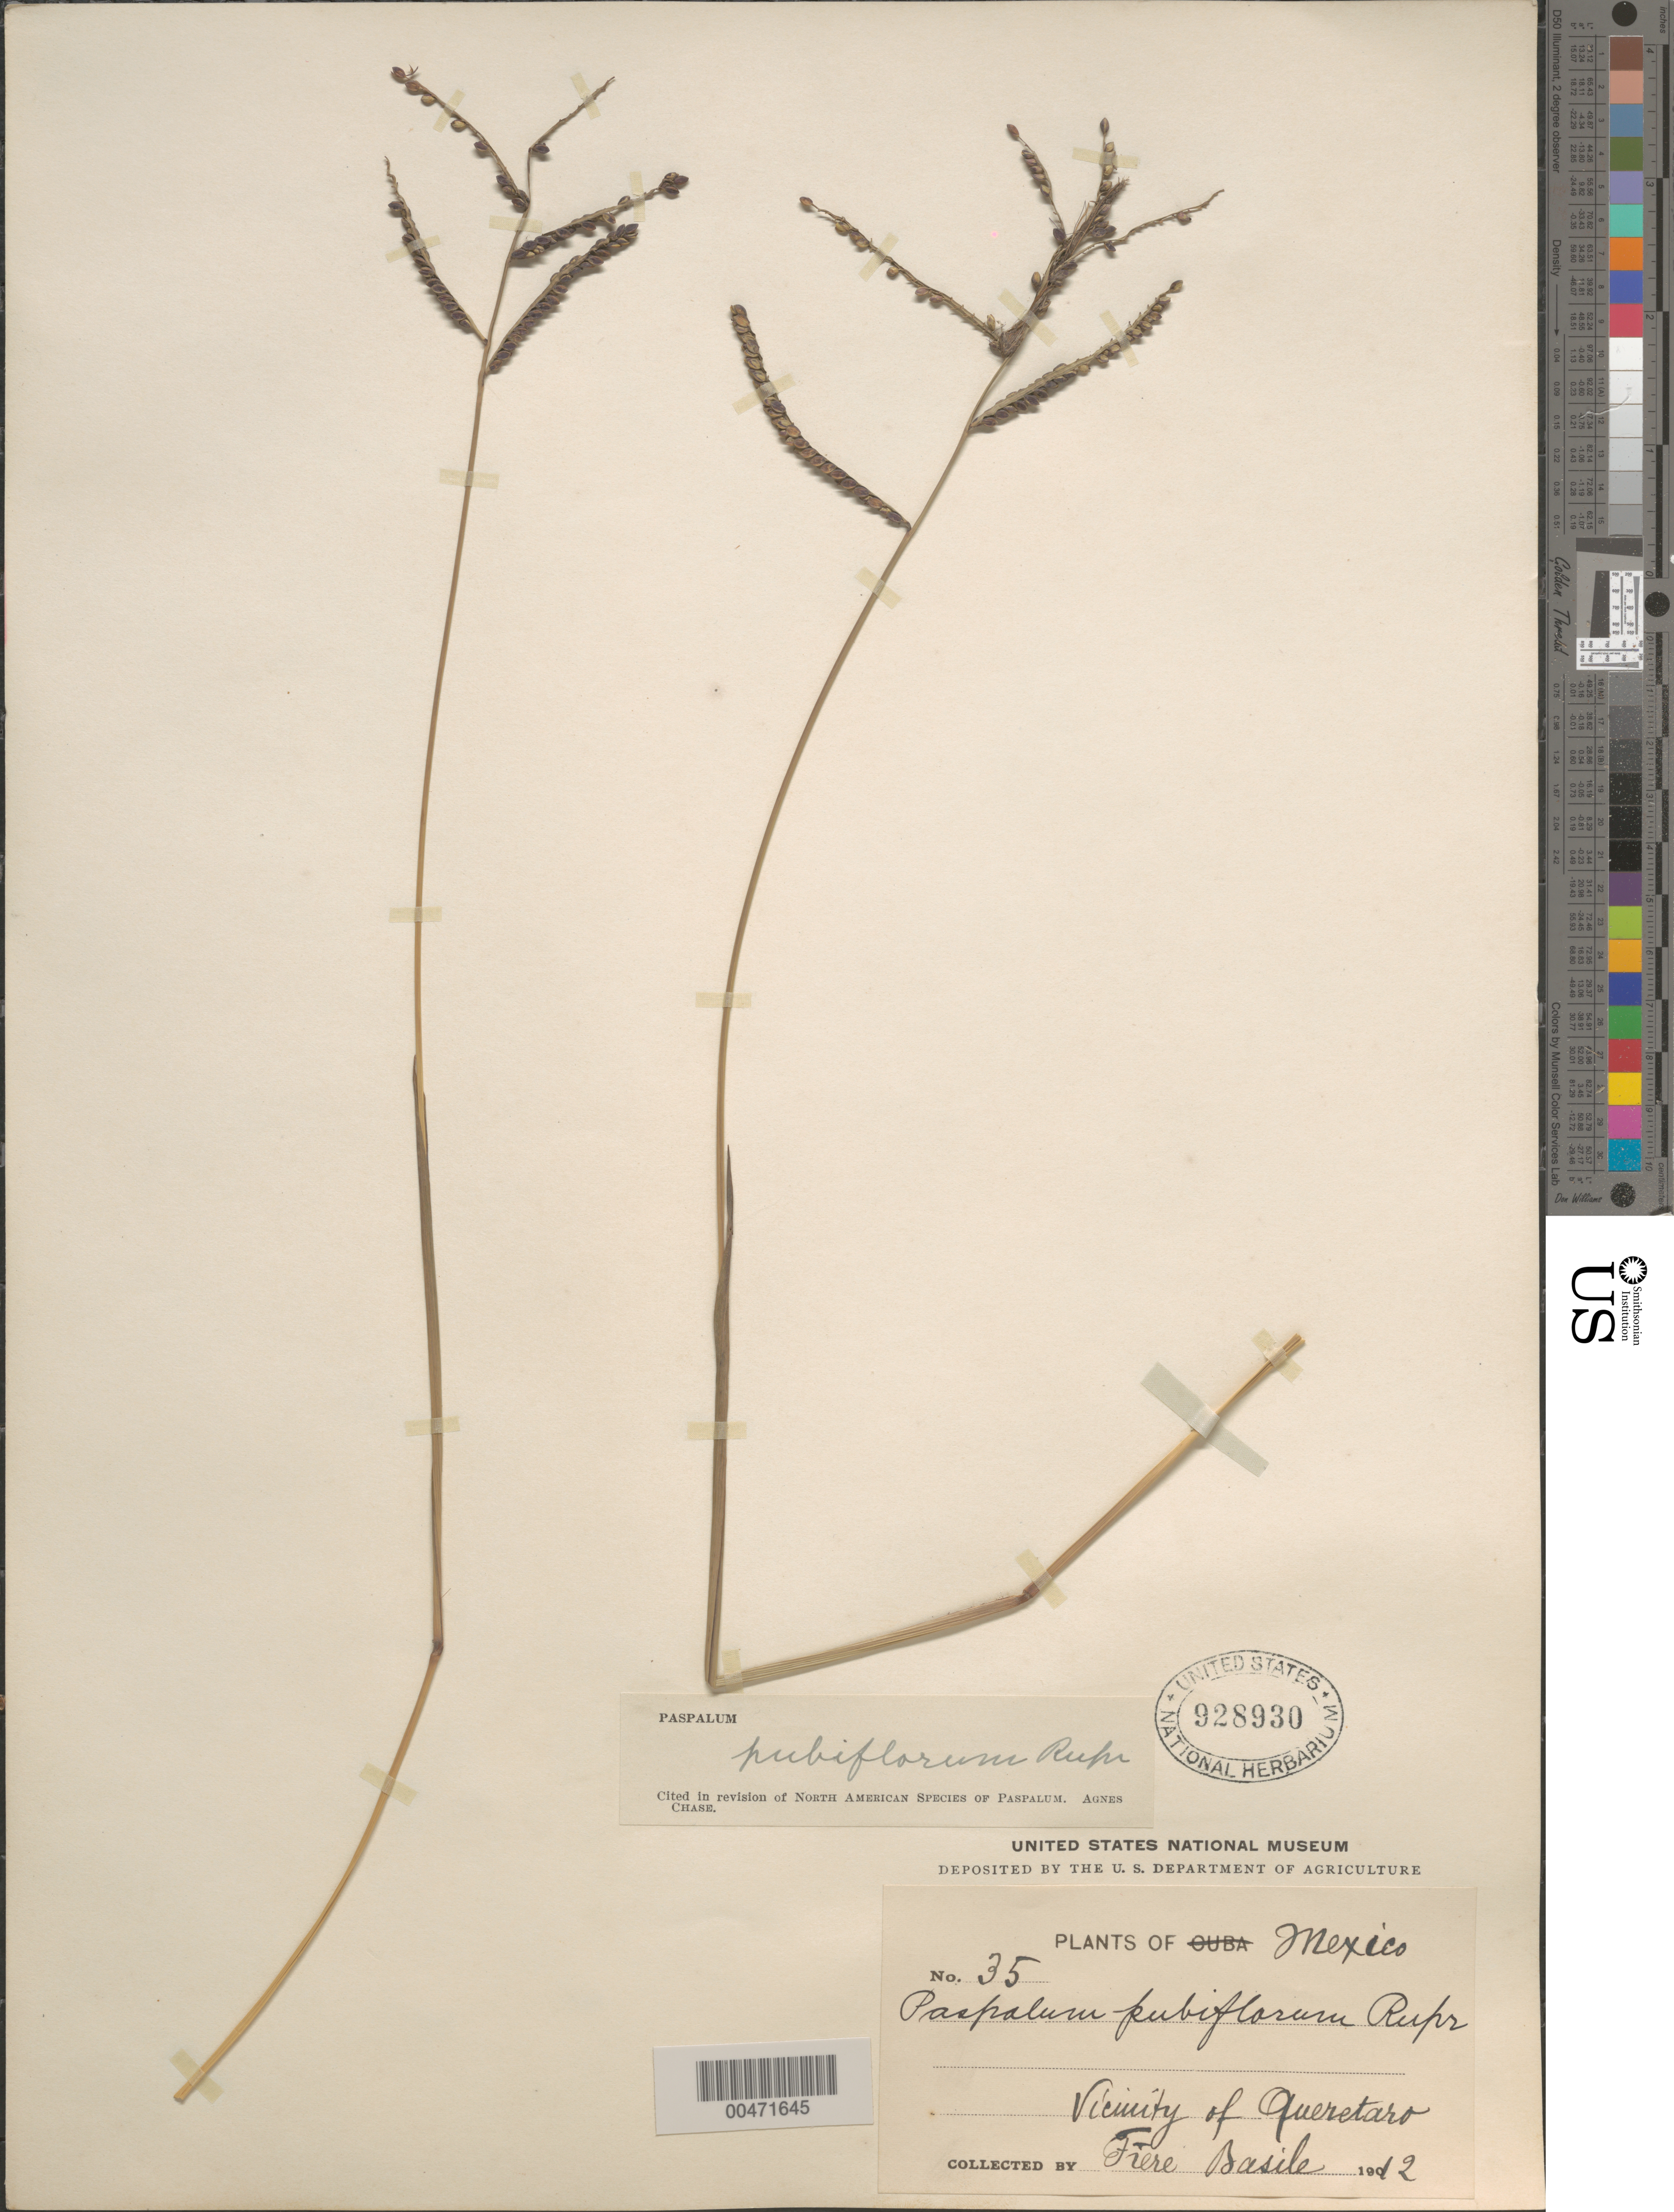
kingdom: Plantae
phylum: Tracheophyta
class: Liliopsida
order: Poales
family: Poaceae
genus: Paspalum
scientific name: Paspalum pubiflorum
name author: Rupr. ex E. Fourn.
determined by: Chase, [M.] Agnes, (US)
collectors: Bro. Basile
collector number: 35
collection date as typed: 1912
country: Mexico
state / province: Querétaro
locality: Vicinity of Querétaro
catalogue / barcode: US 928930